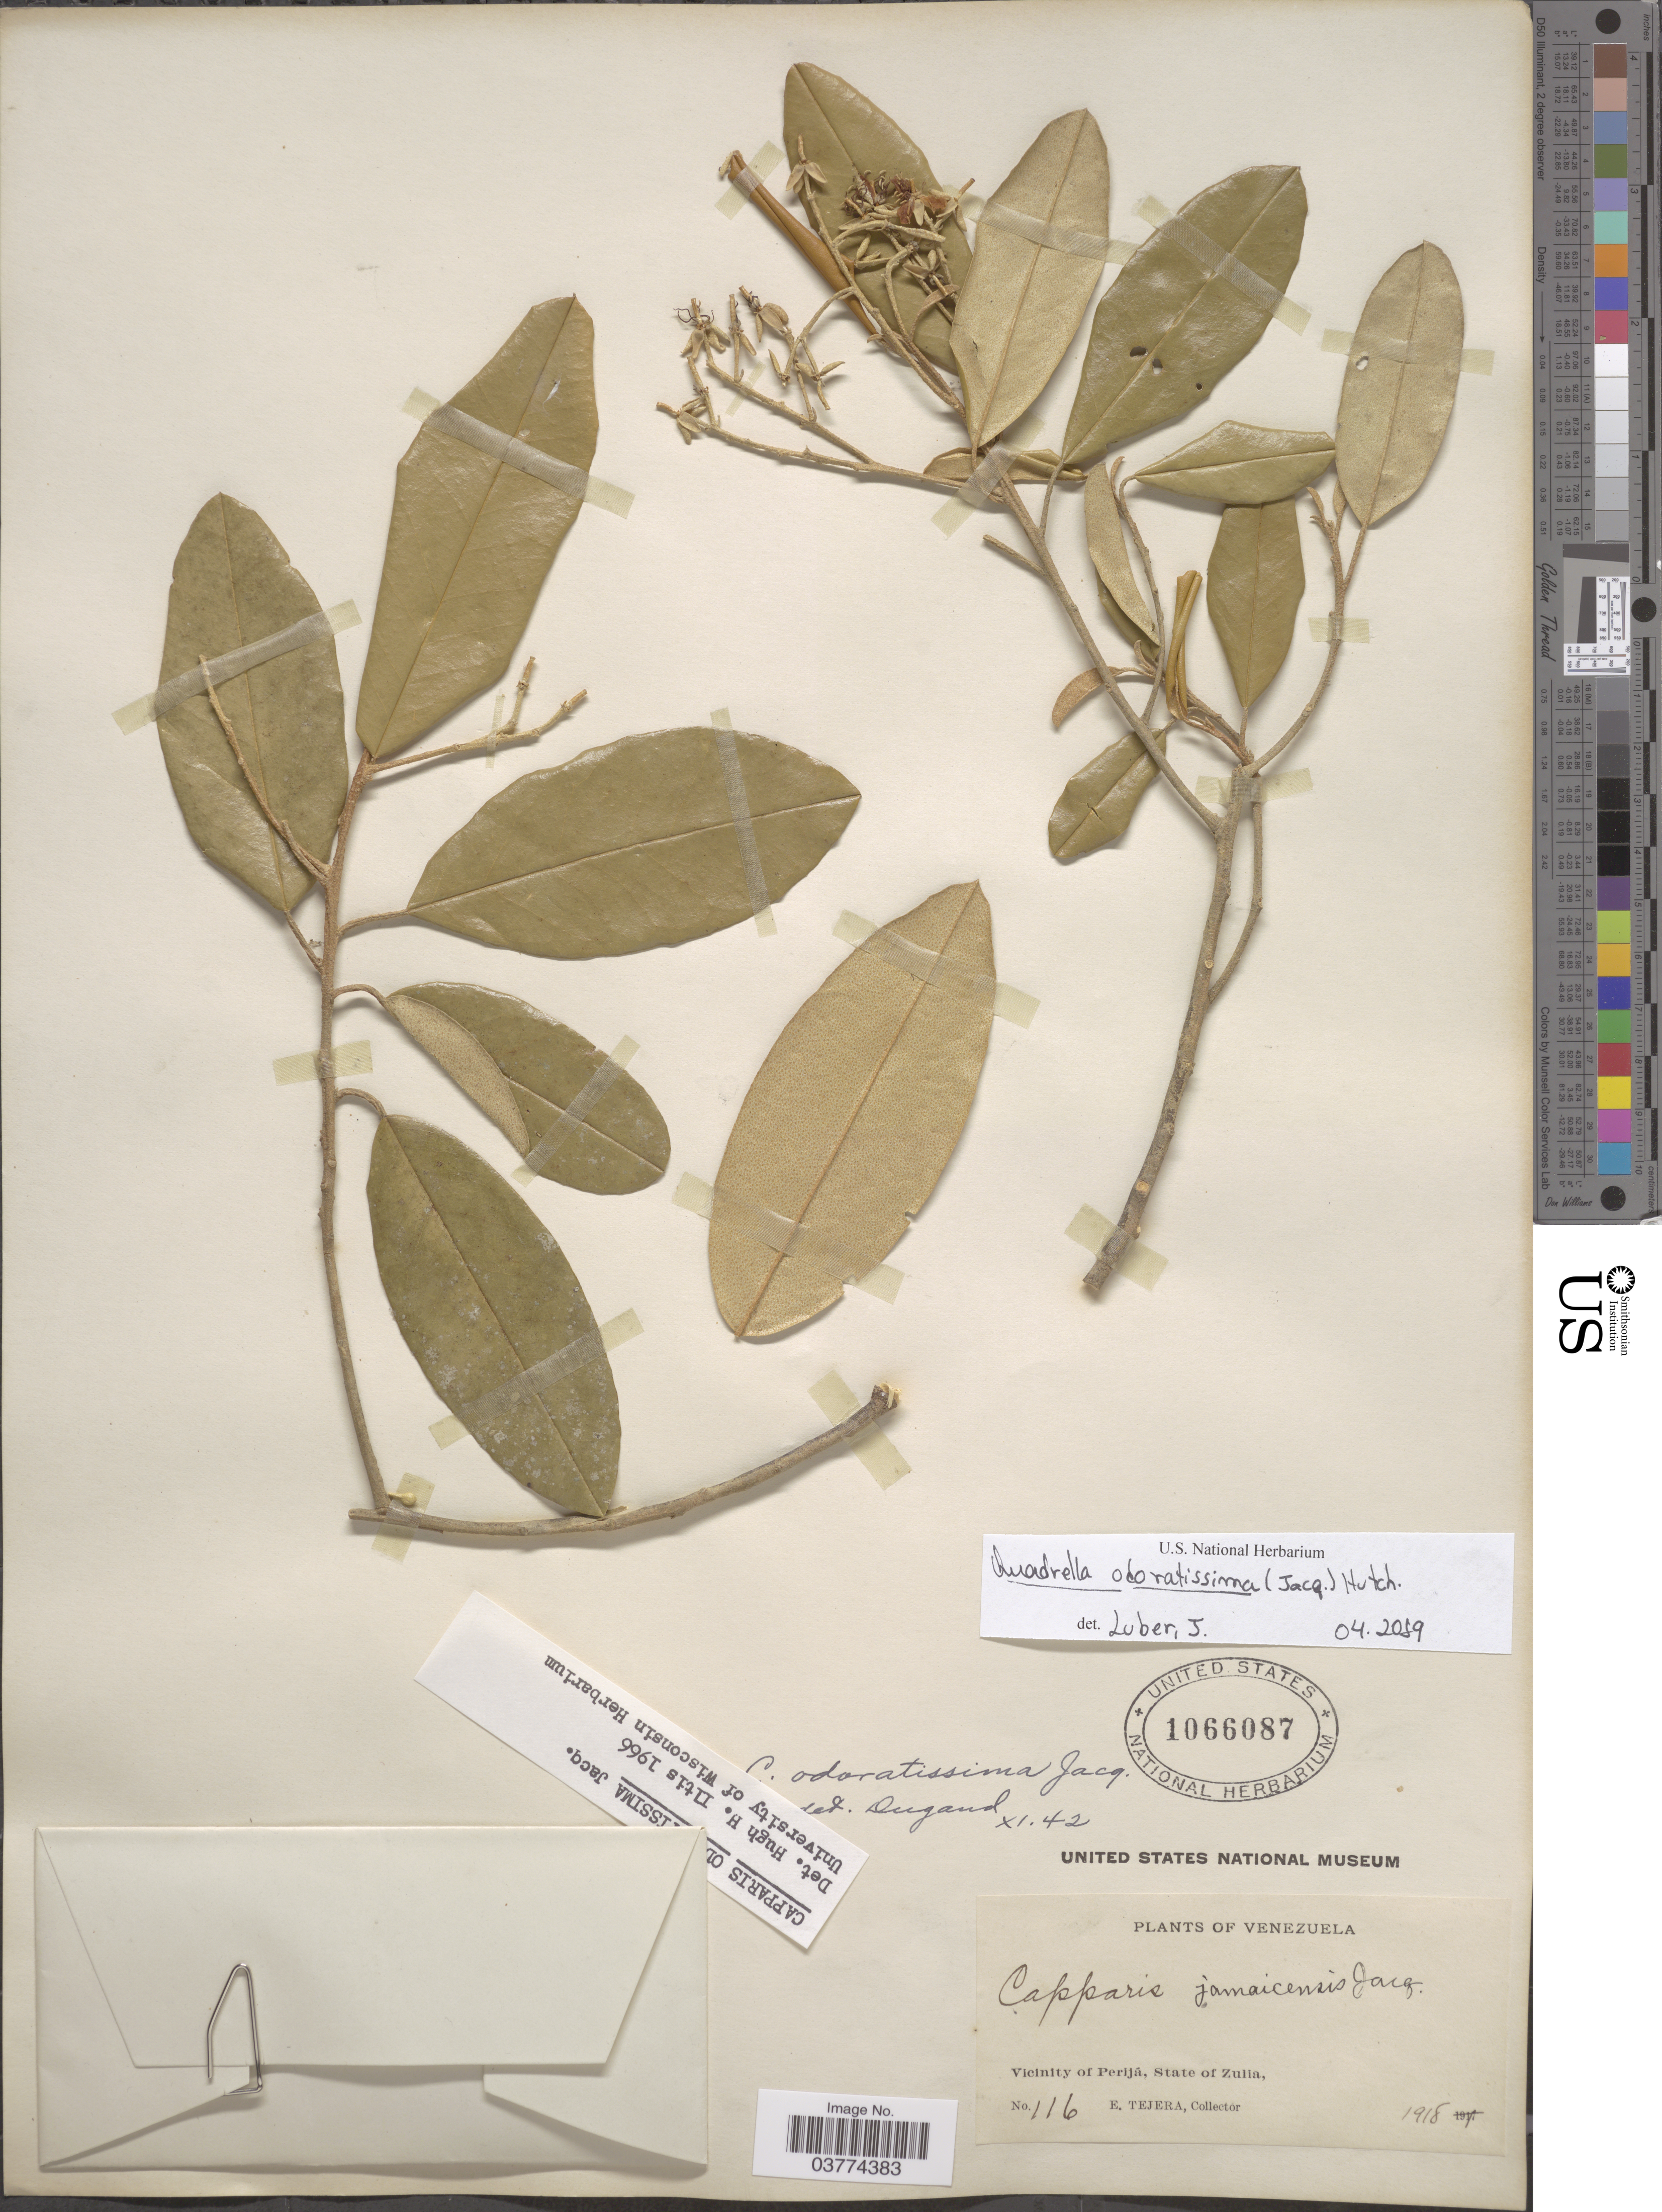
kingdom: Plantae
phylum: Tracheophyta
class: Magnoliopsida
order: Brassicales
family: Capparaceae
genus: Quadrella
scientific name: Quadrella odoratissima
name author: (Jacq.) Hutch.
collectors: E. Tejera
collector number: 116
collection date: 1918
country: Venezuela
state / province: Zulia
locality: Vicinity of Perijá.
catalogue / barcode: US 1066087